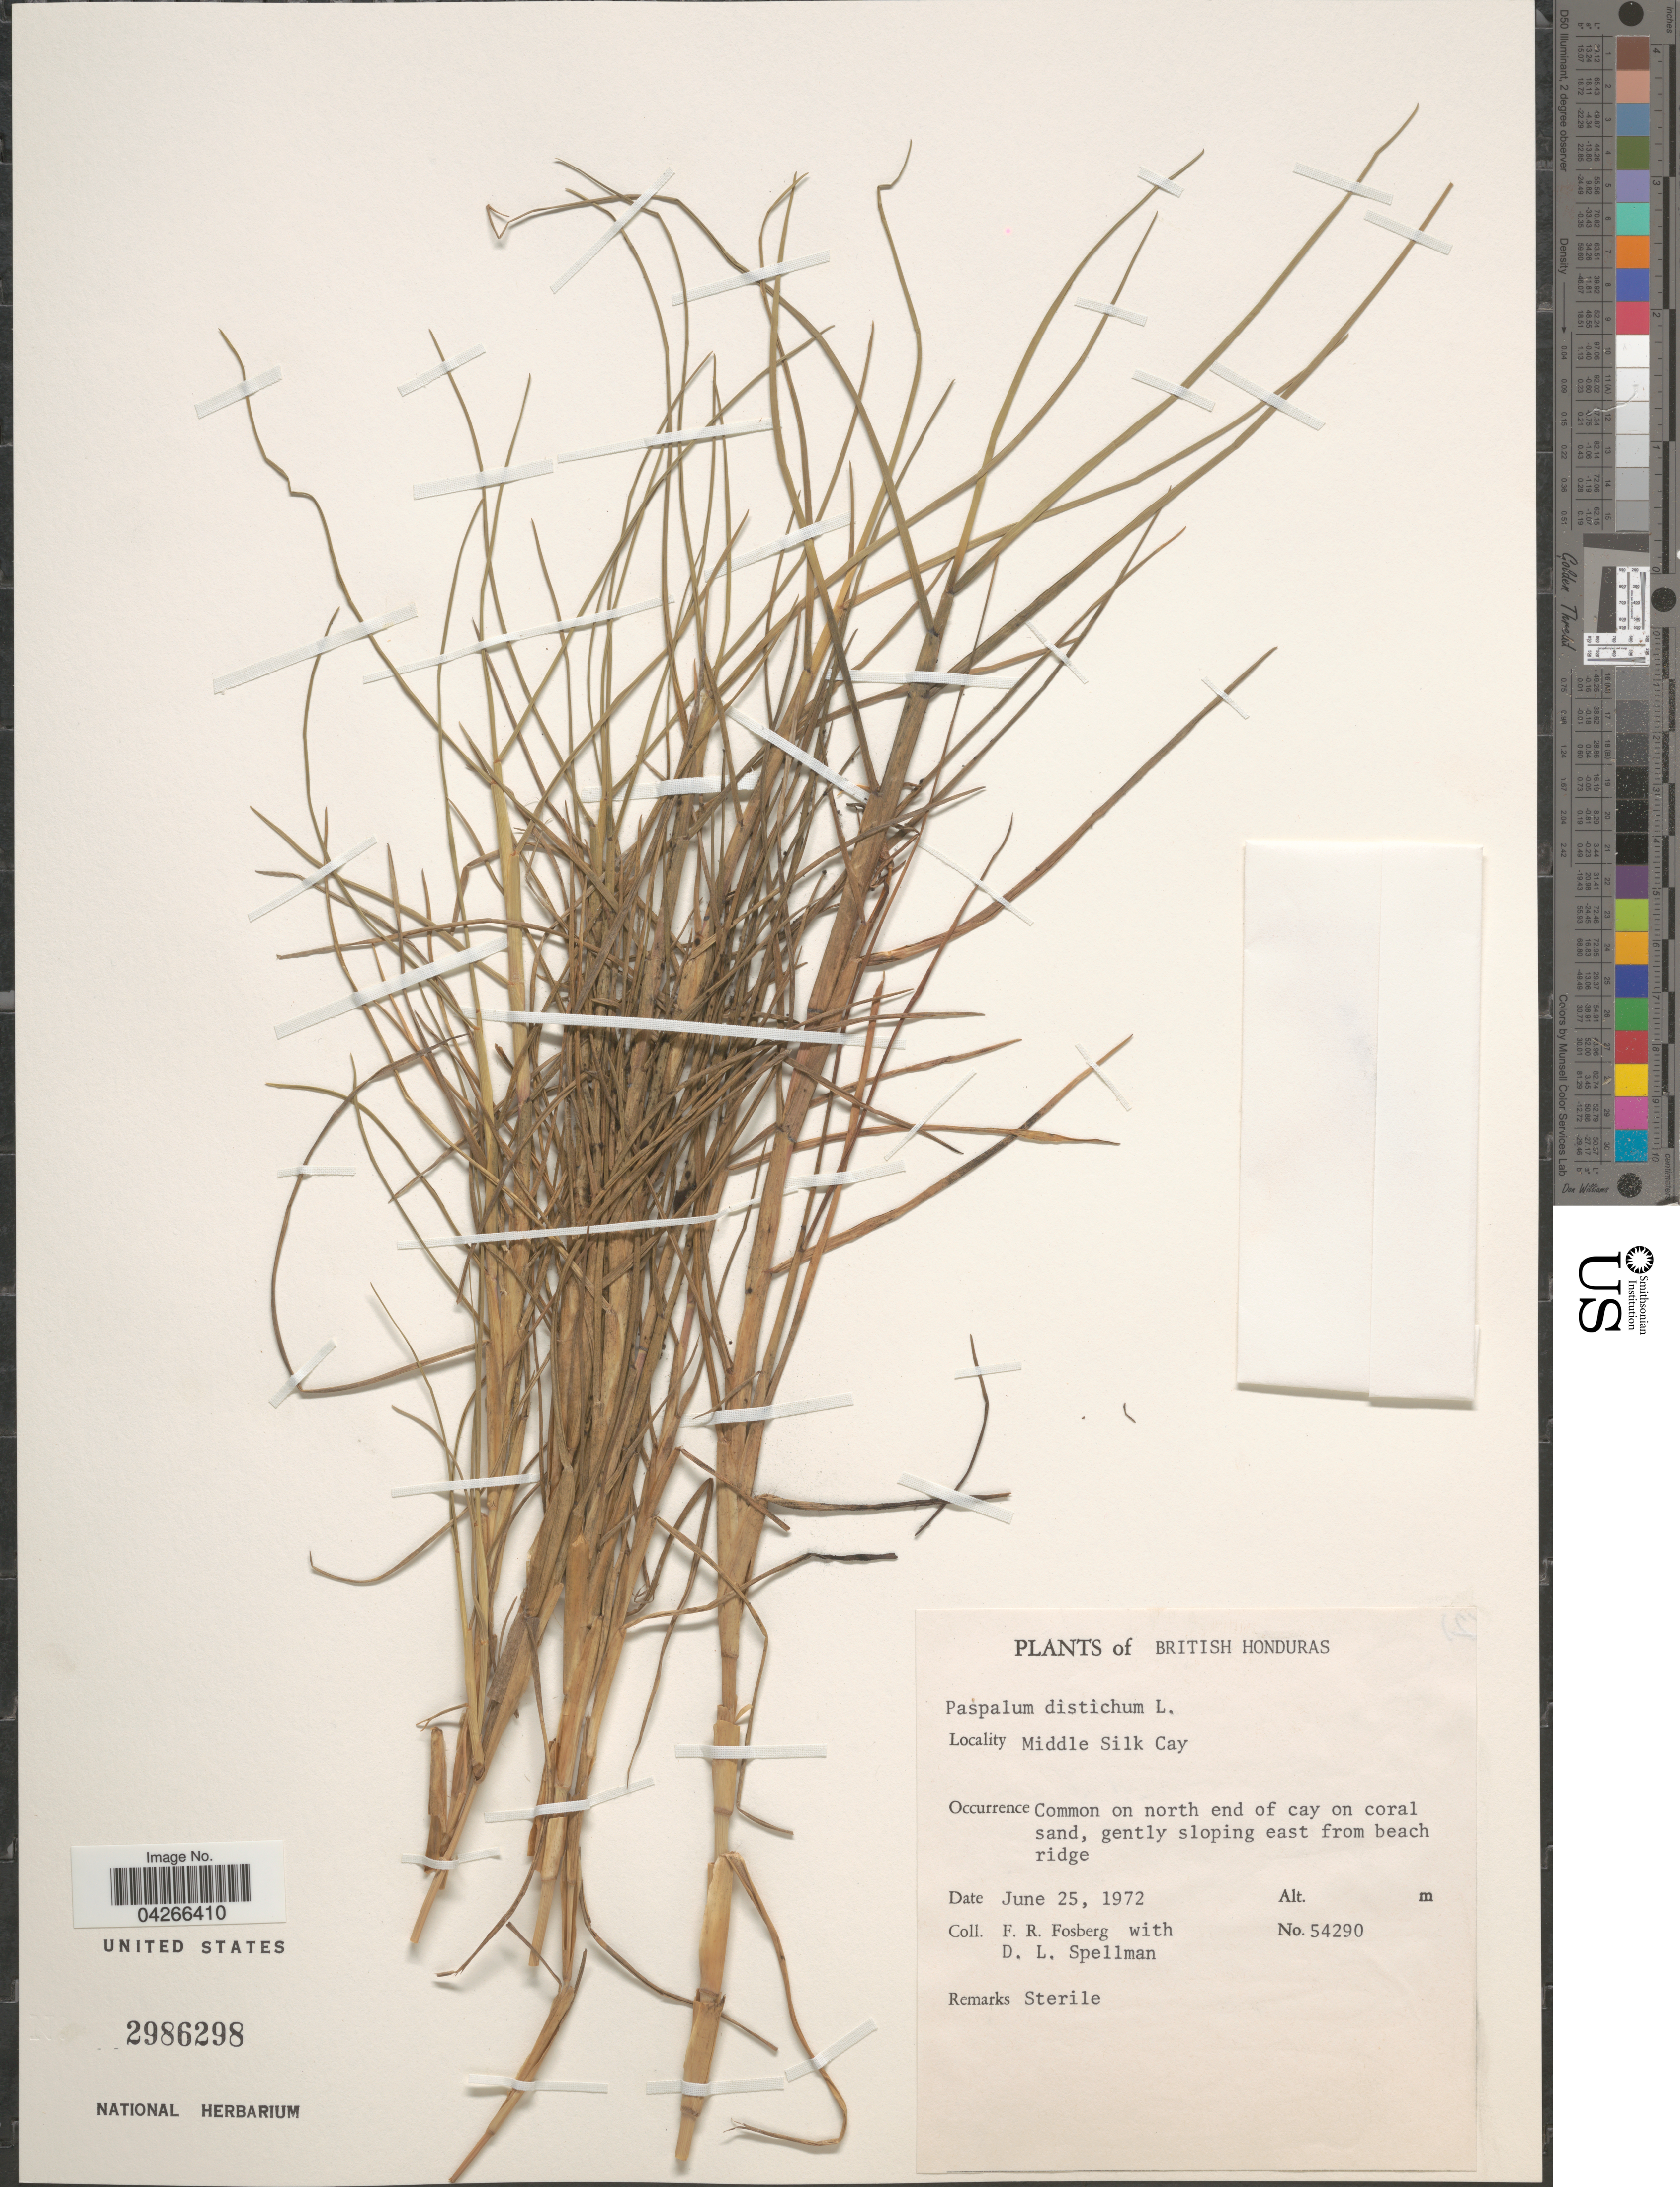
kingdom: Plantae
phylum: Tracheophyta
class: Liliopsida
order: Poales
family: Poaceae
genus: Paspalum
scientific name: Paspalum distichum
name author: L.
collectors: F. R. Fosberg & D. L. Spellman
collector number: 54290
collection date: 1972-06-25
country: Belize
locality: British Honduras. Middle Silk Cay. Common on north end of cay on coral sand, gently sloping east from beach ridge.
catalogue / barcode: US 2986298